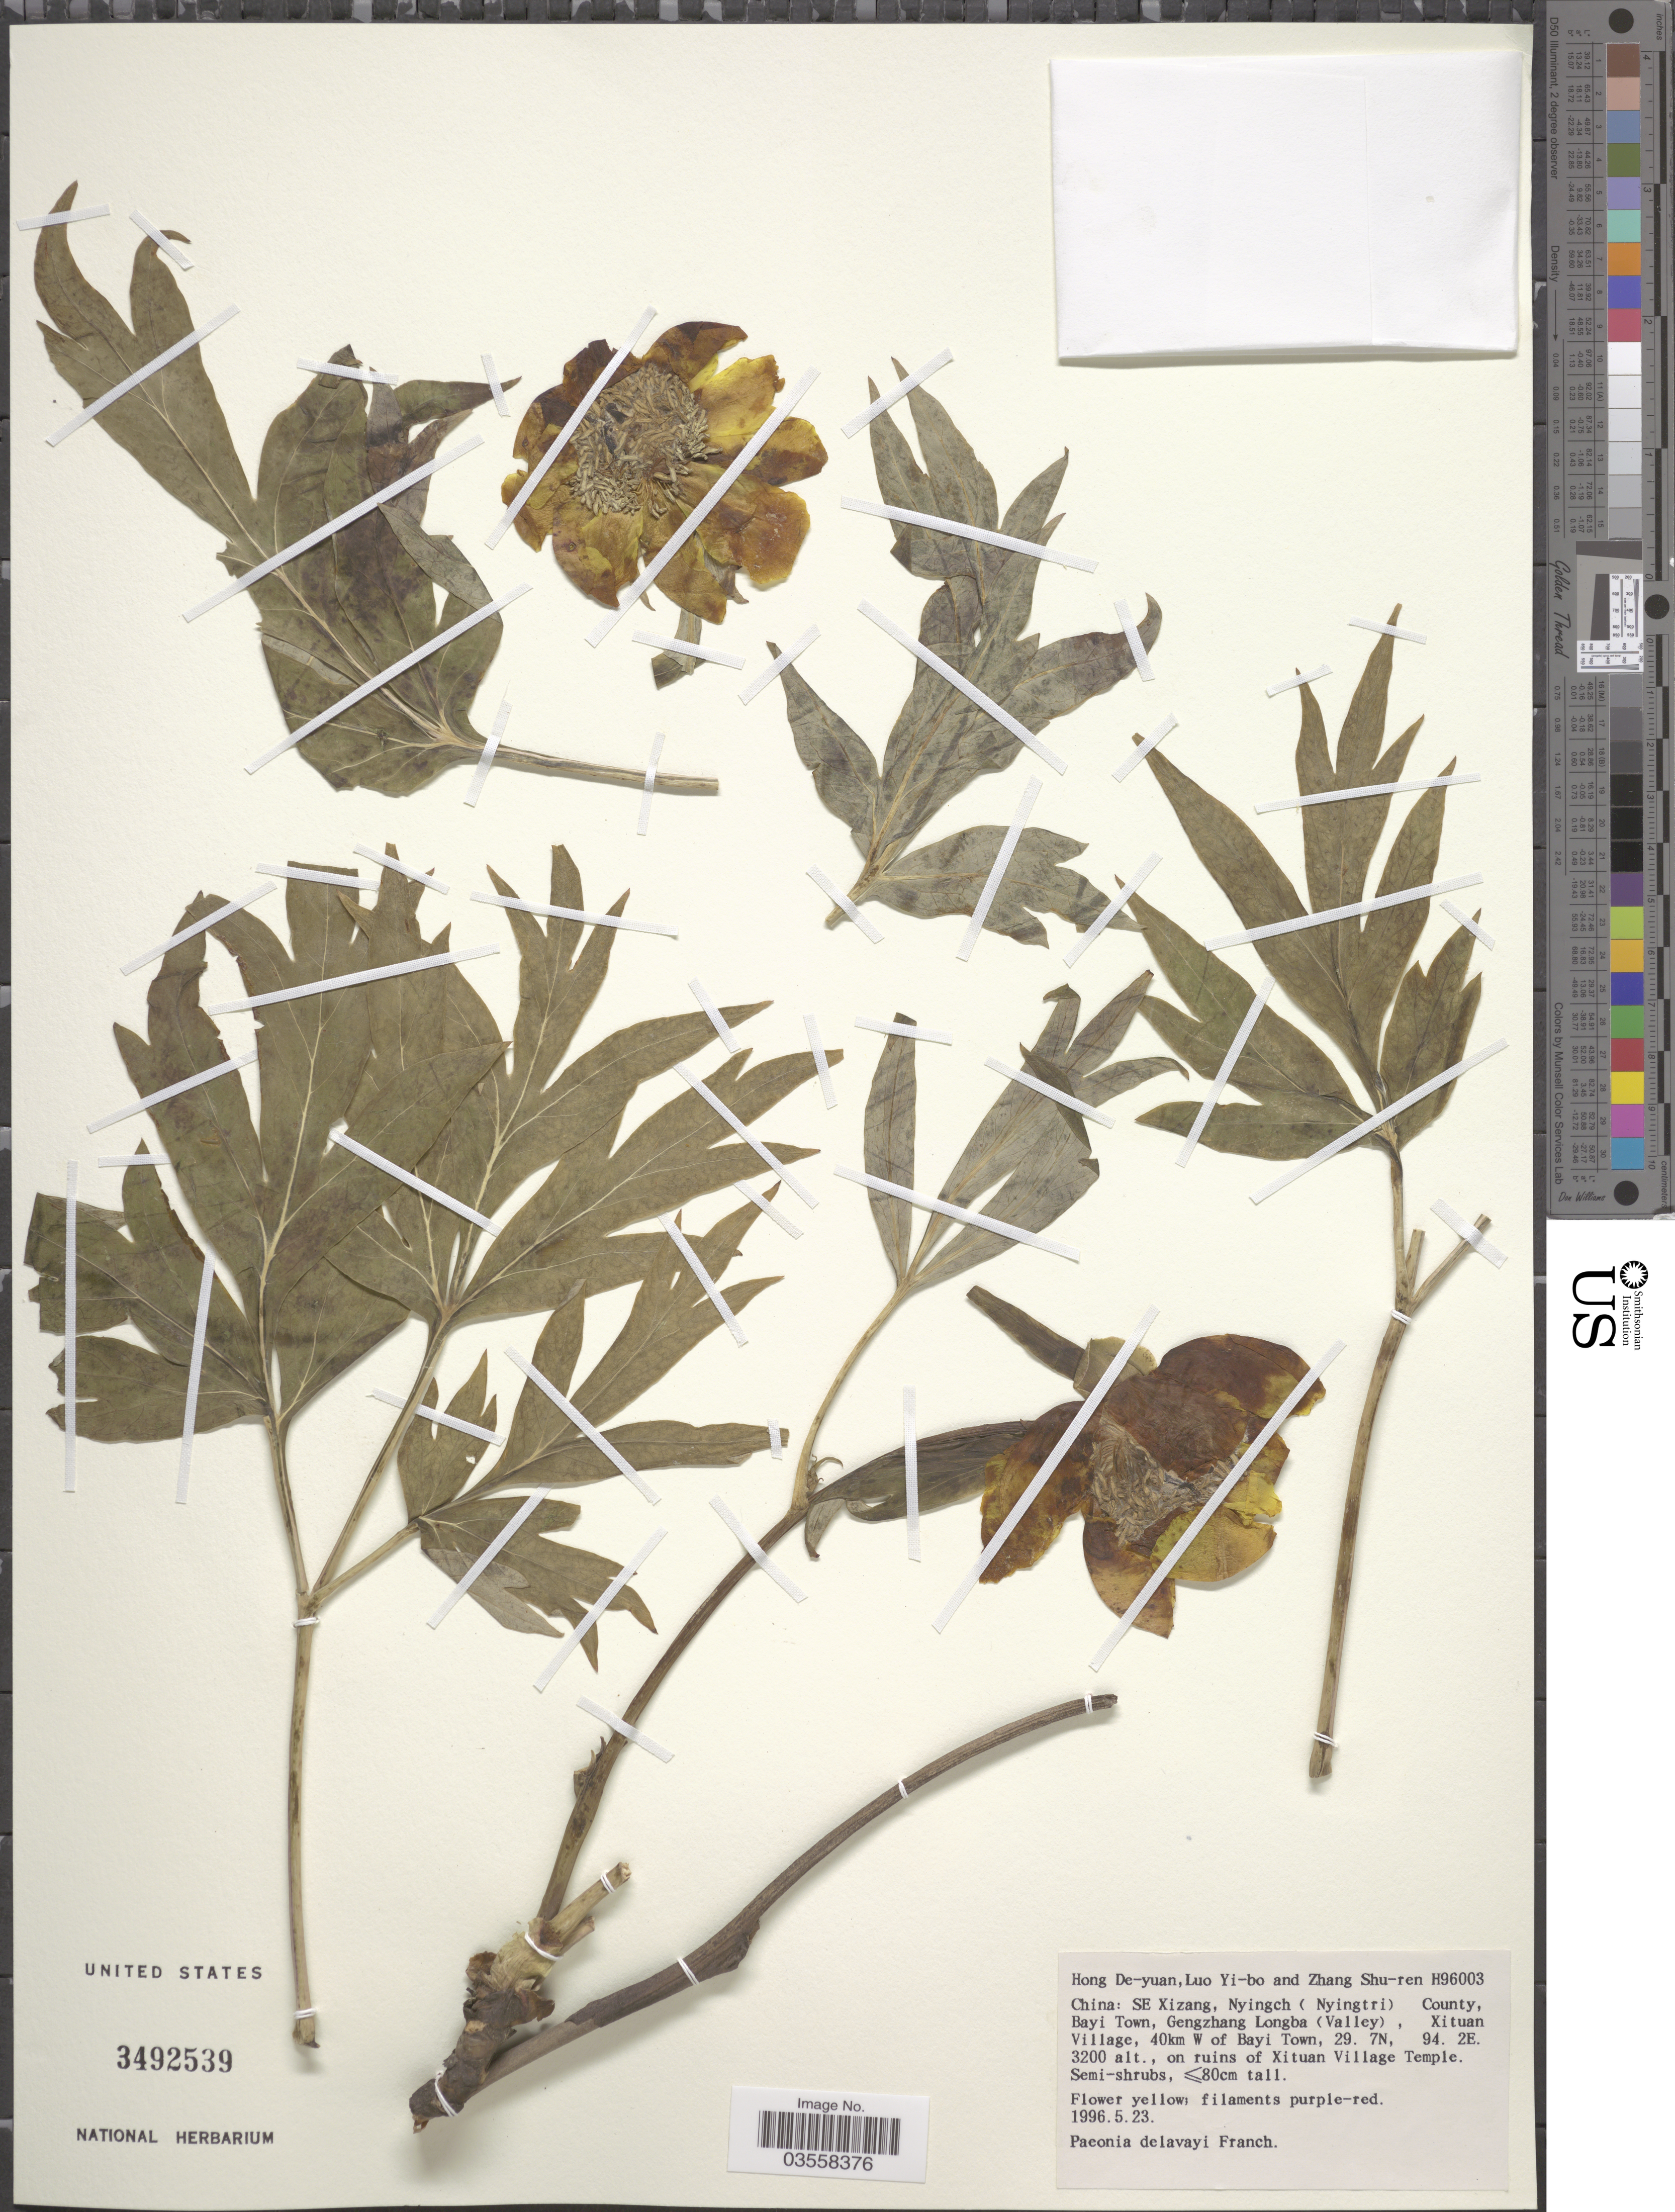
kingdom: Plantae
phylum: Tracheophyta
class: Magnoliopsida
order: Saxifragales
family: Paeoniaceae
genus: Paeonia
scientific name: Paeonia delavayi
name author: Franch.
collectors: D.-Y. Hong, Y. Luo & S. R. Zhang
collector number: H96003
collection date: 1996-05-23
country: China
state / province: Xizang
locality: SE Xizang, Nyingch (Nyingtri) County, Bayi Town, Gengzhang Longba (Valley), Xituan Village, 40km W of Bayi Town, on ruins of Xituan Village Temple.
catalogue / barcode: US 3492539